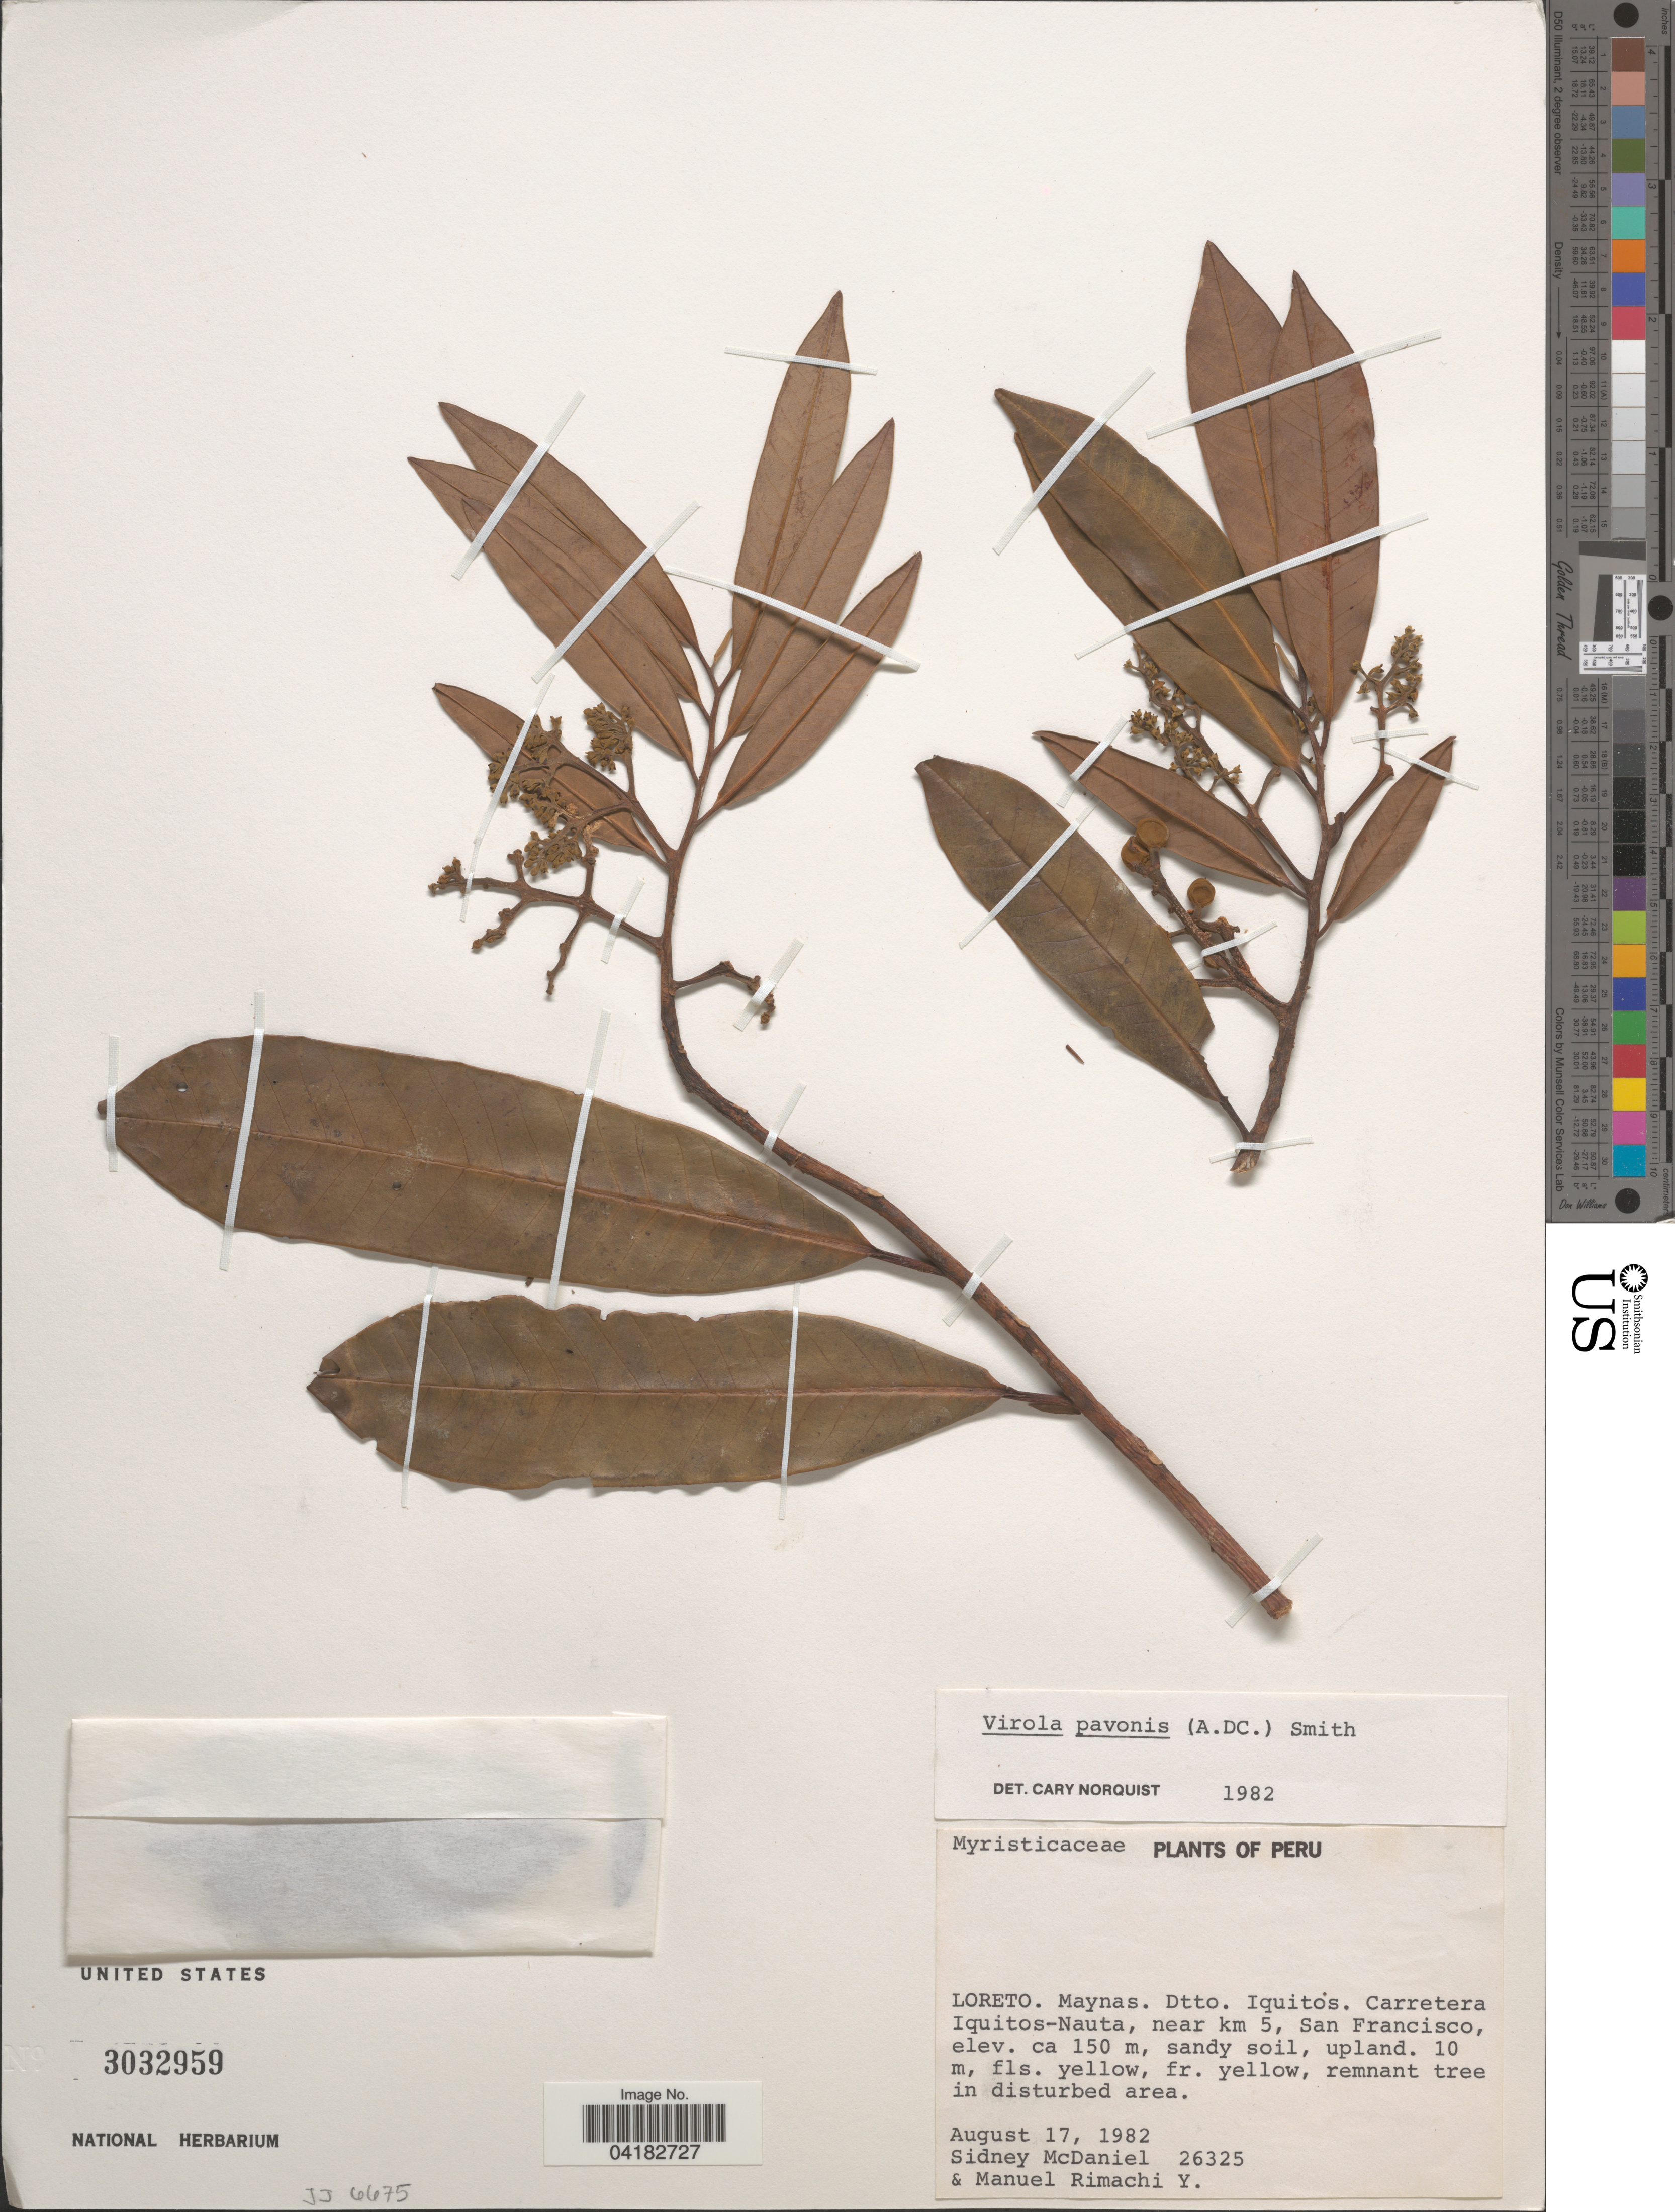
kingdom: Plantae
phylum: Tracheophyta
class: Magnoliopsida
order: Magnoliales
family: Myristicaceae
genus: Virola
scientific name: Virola pavonis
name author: (A. DC.) A.C. Sm.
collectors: S. McDaniel & M. Rimachi Y.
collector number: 26325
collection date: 1982-08-17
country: Peru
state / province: Loreto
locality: Maynas. Dtto. Iquitós. Carretera Iquitos-Nauta, near km 5, San Francisco.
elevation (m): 150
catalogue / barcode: US 3032959